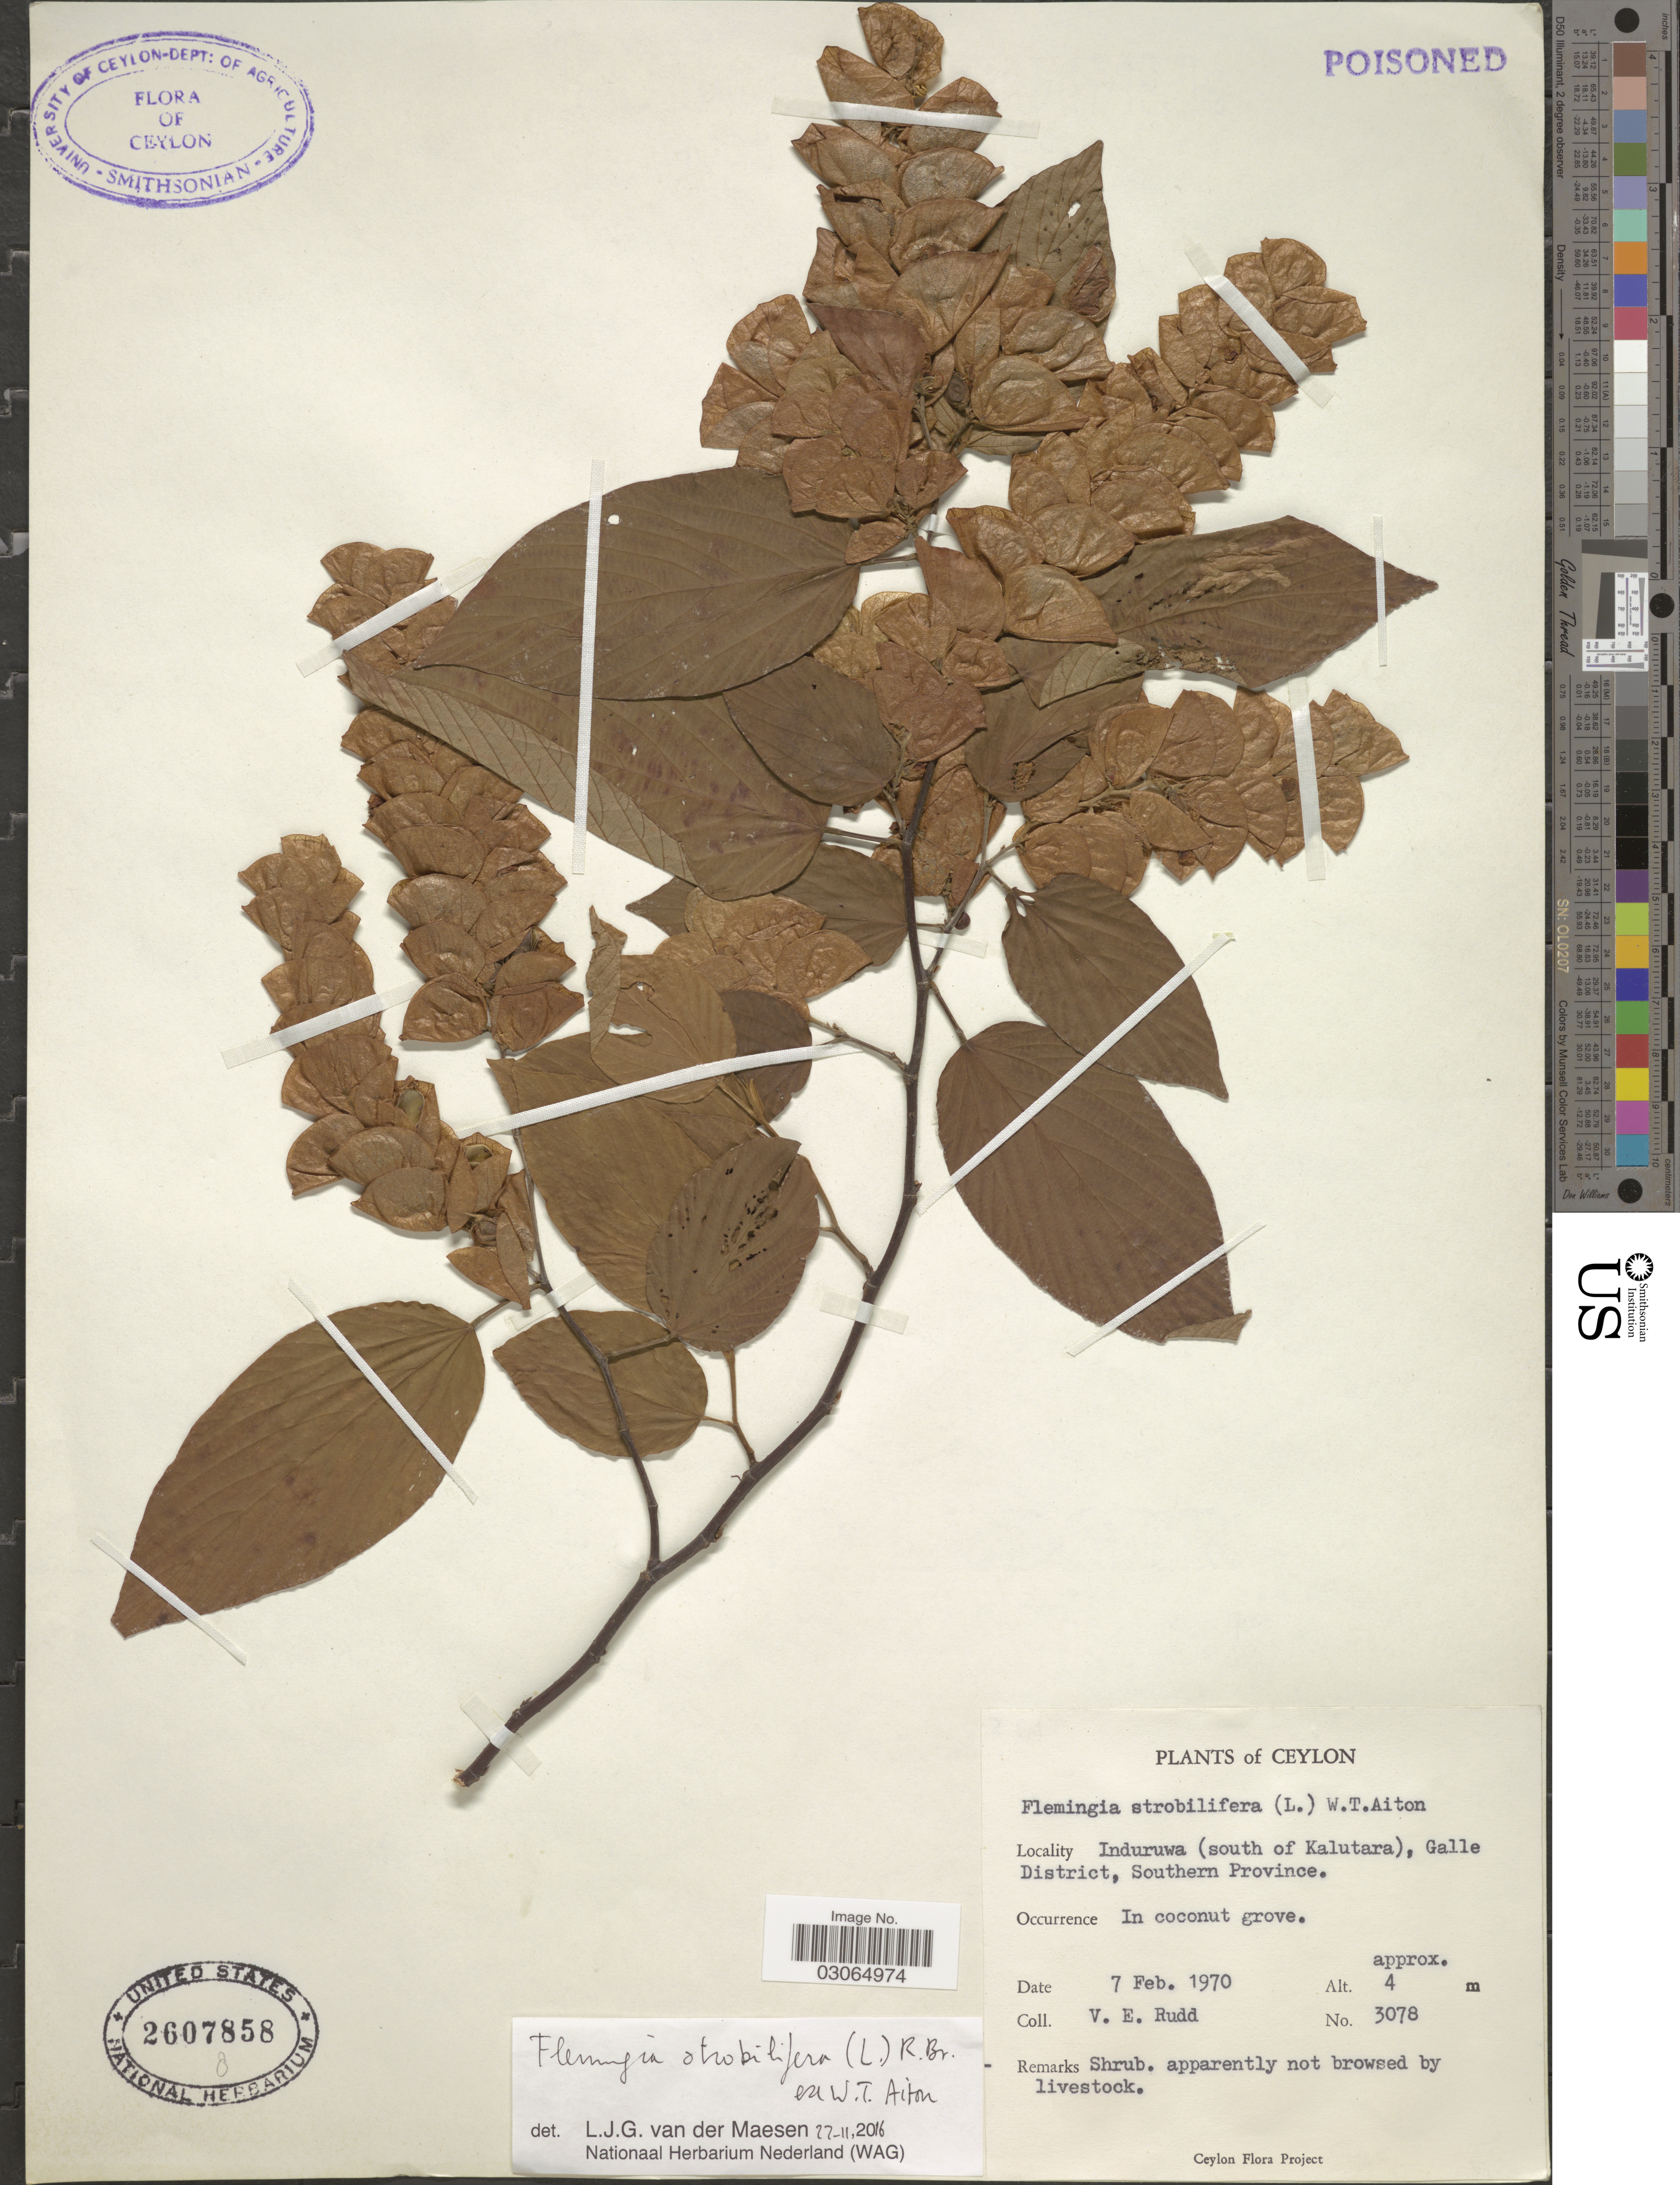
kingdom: Plantae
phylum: Tracheophyta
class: Magnoliopsida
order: Fabales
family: Fabaceae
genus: Flemingia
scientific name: Flemingia strobilifera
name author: (L.) W.T. Aiton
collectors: V. E. Rudd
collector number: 3078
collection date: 1970-02-07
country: Sri Lanka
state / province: Southern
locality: Ceylon. Induruwa (south of Kalutara), Galle District.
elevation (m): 4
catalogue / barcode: US 2607858